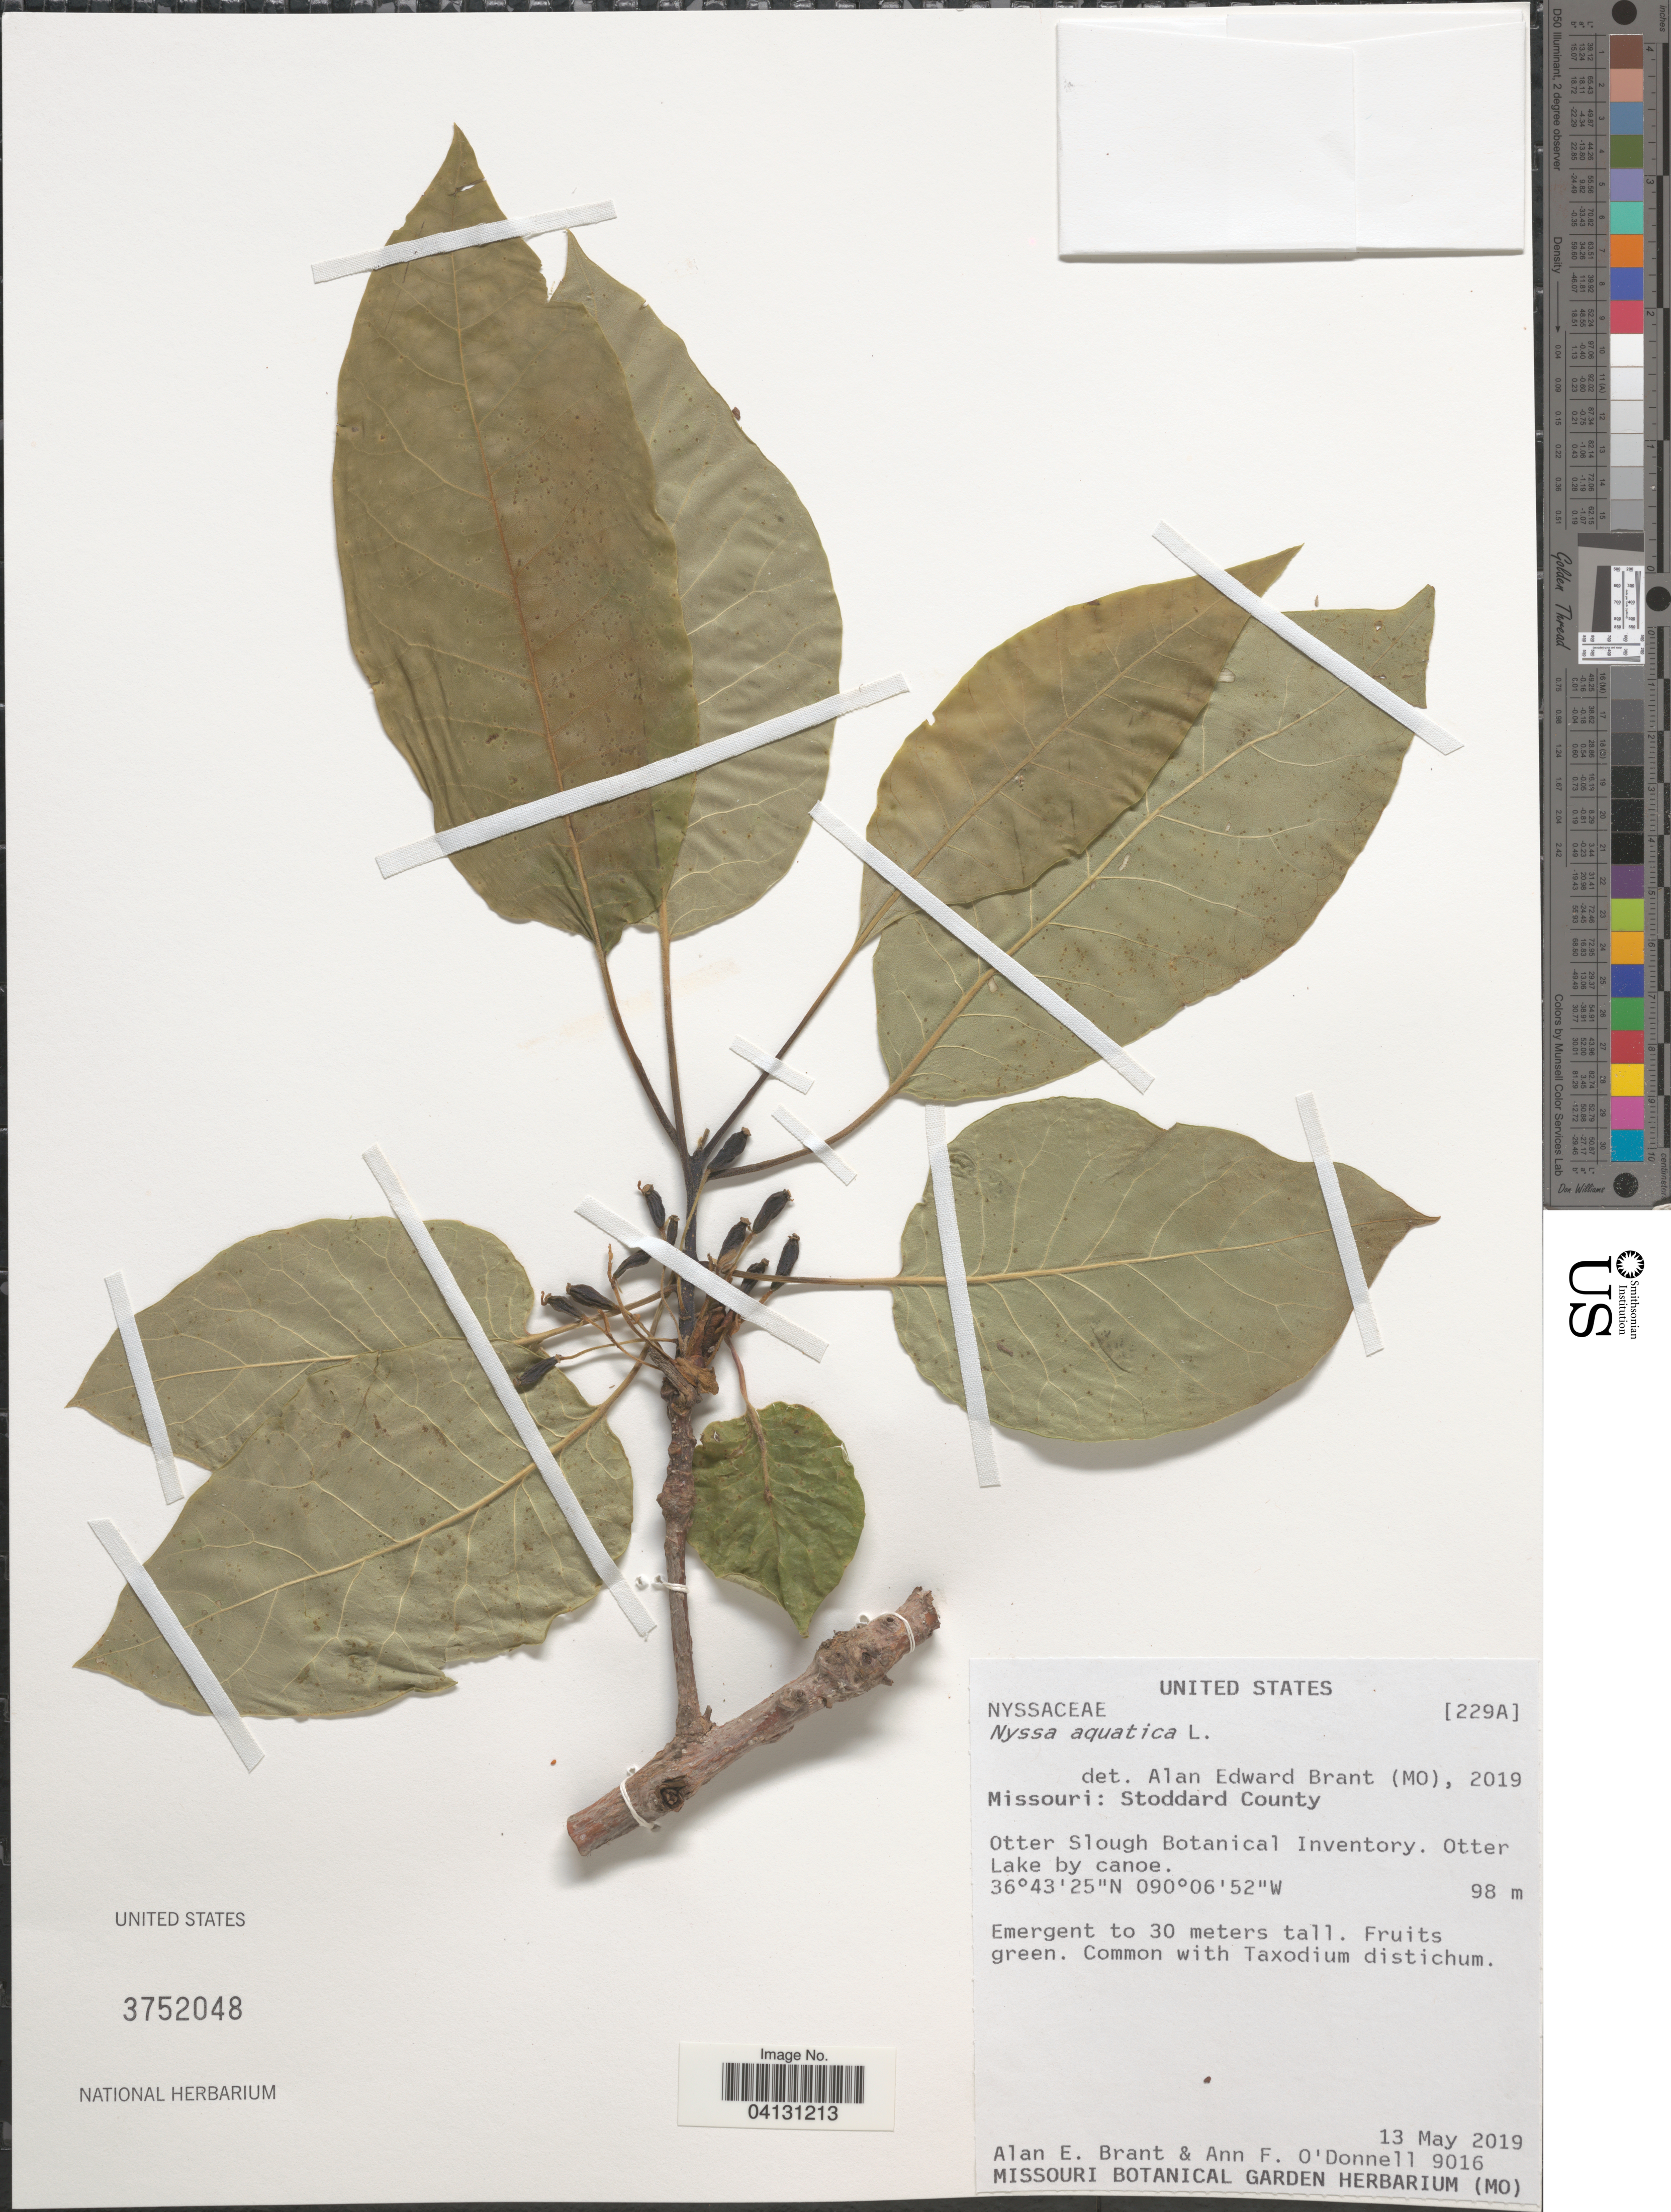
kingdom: Plantae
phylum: Tracheophyta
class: Magnoliopsida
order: Cornales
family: Nyssaceae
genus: Nyssa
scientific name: Nyssa aquatica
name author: L.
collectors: A. Brant & A. O'Donnell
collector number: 9016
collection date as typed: Transcribed d/m/y: 13/5/2019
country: United States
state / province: Missouri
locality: Stoddard County. Otter Slough Botanical Inventory. Otter Lake by canoe.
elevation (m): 98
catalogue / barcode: US 3752048